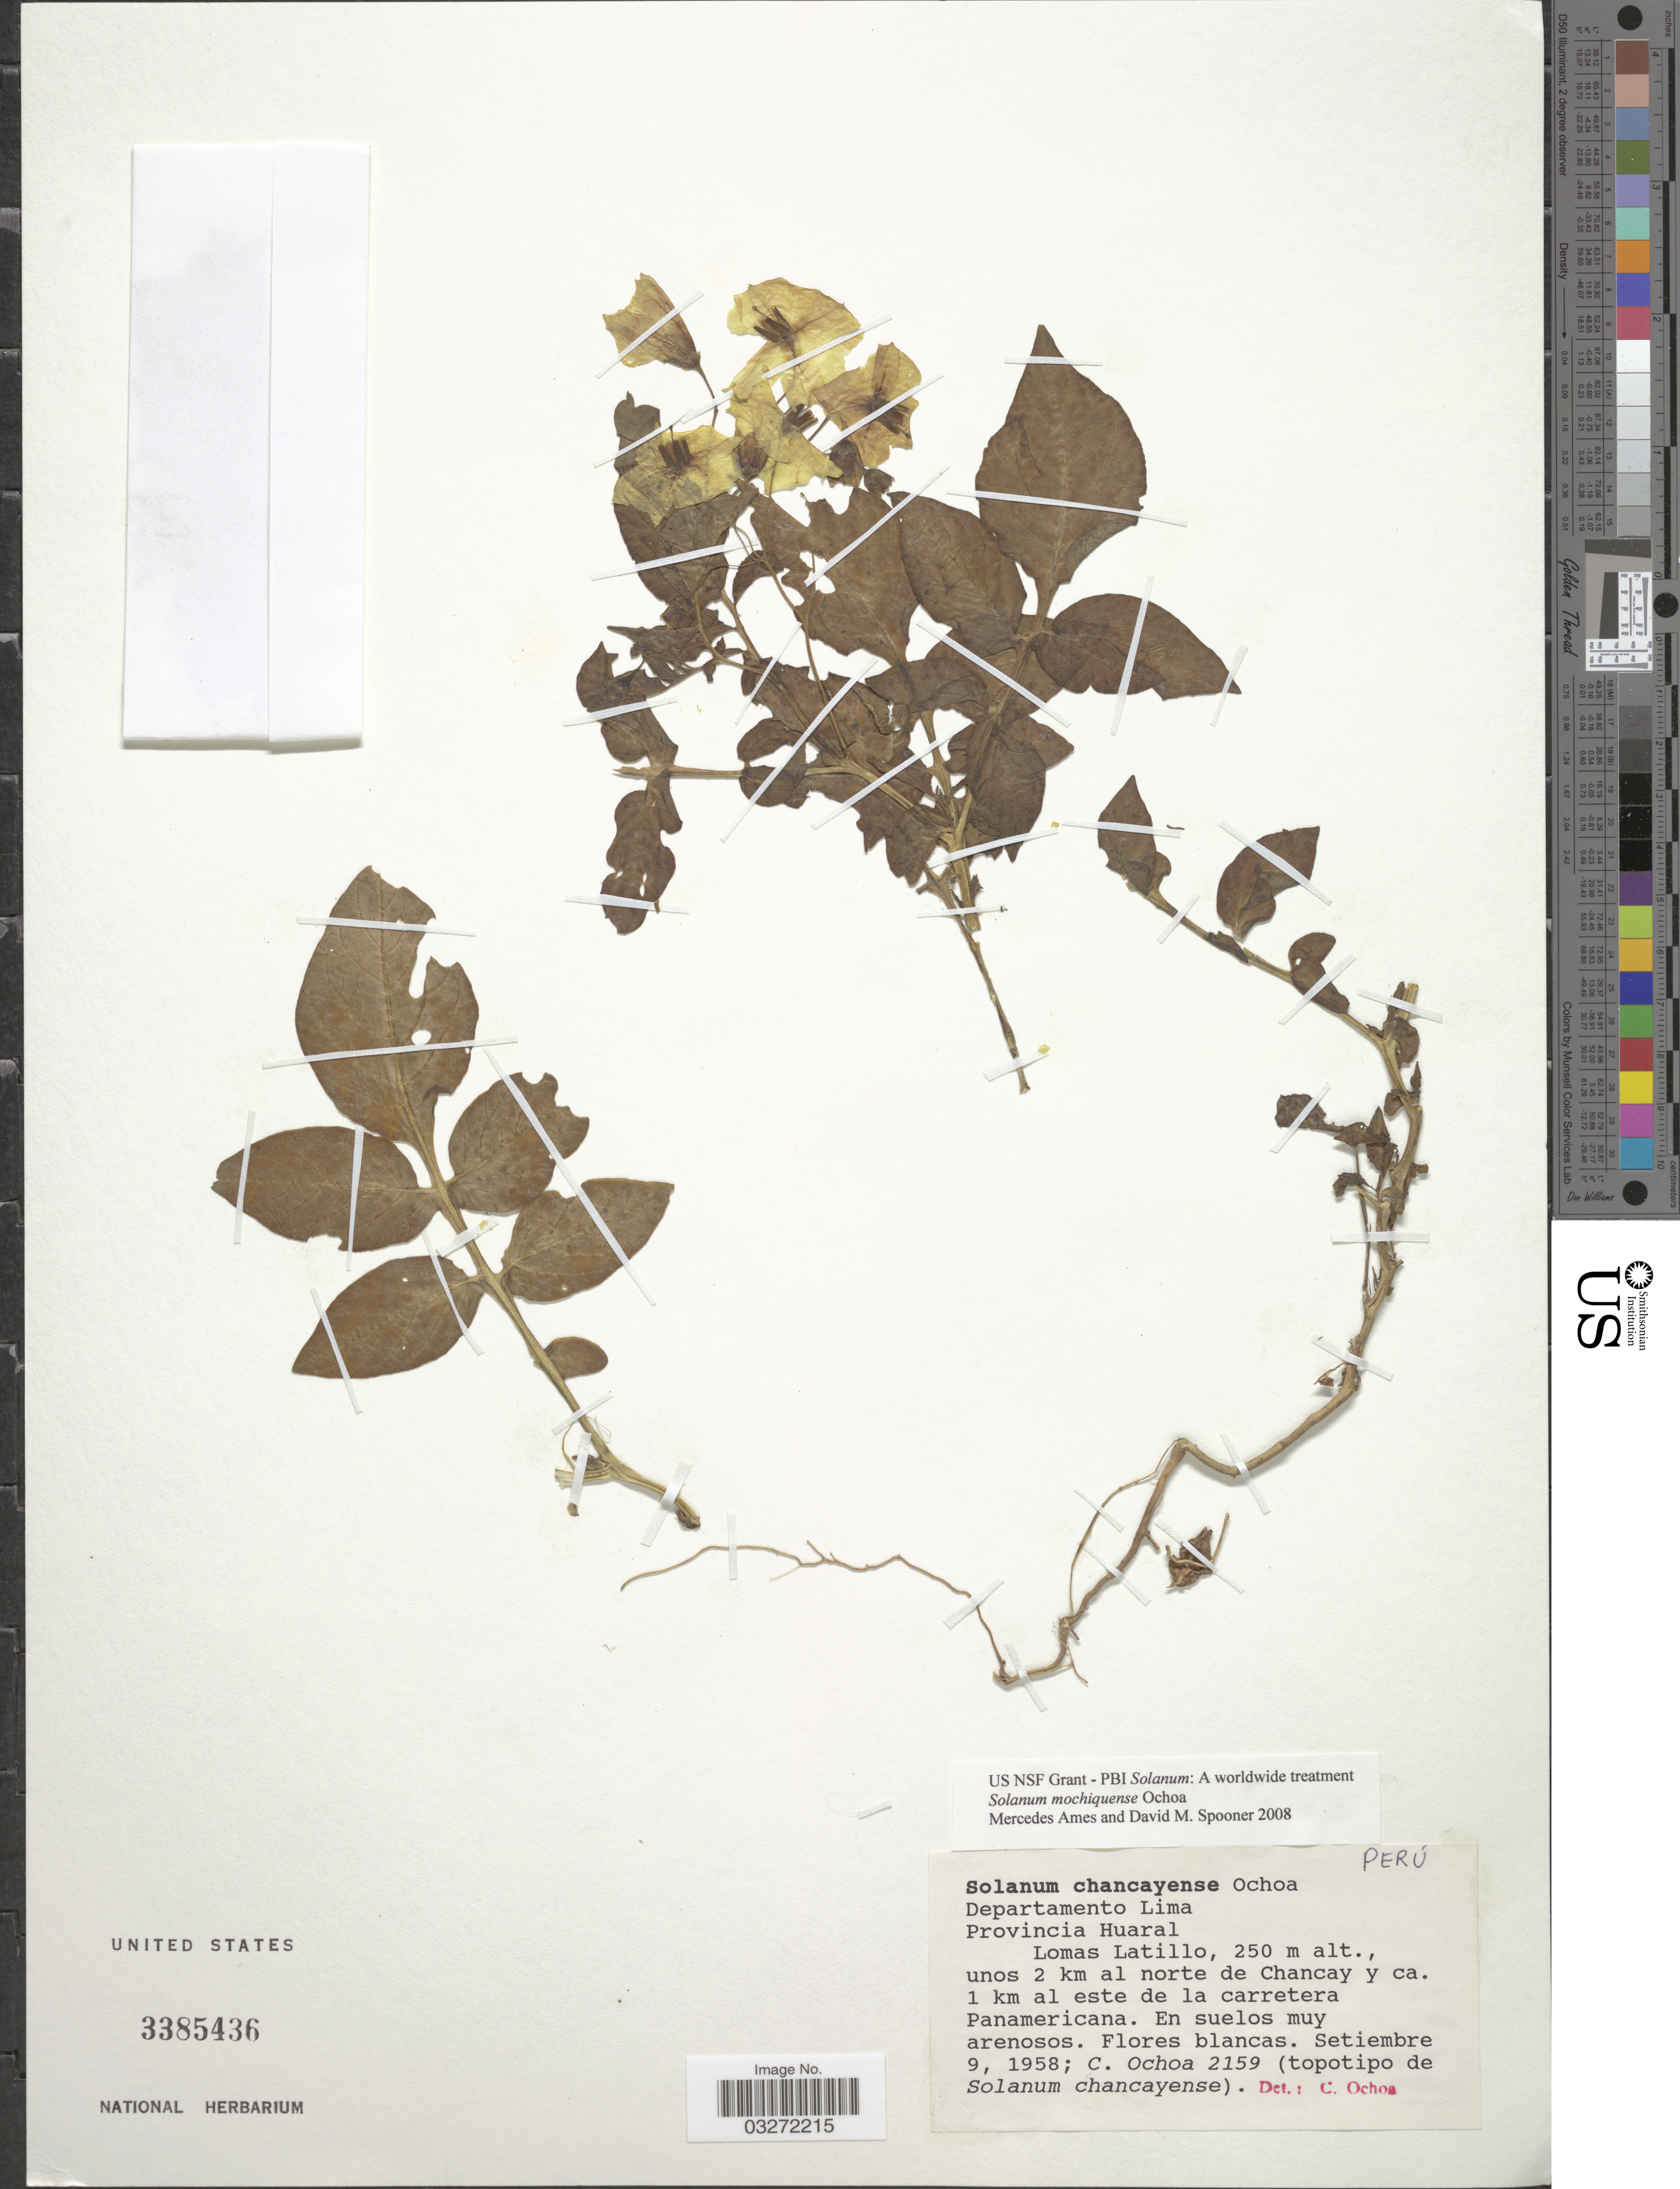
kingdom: Plantae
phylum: Tracheophyta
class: Magnoliopsida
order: Solanales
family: Solanaceae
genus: Solanum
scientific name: Solanum mochiquense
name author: Ochoa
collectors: C. Ochoa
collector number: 2159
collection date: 1958-09-09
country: Peru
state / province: Lima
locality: Departamento Lima. Provincia Huaral. Lomas Latillo, unos 2 km al norte de Chancay y ca. 1 km al este de la carretera Panamericana.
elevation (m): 250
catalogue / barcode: US 3385436